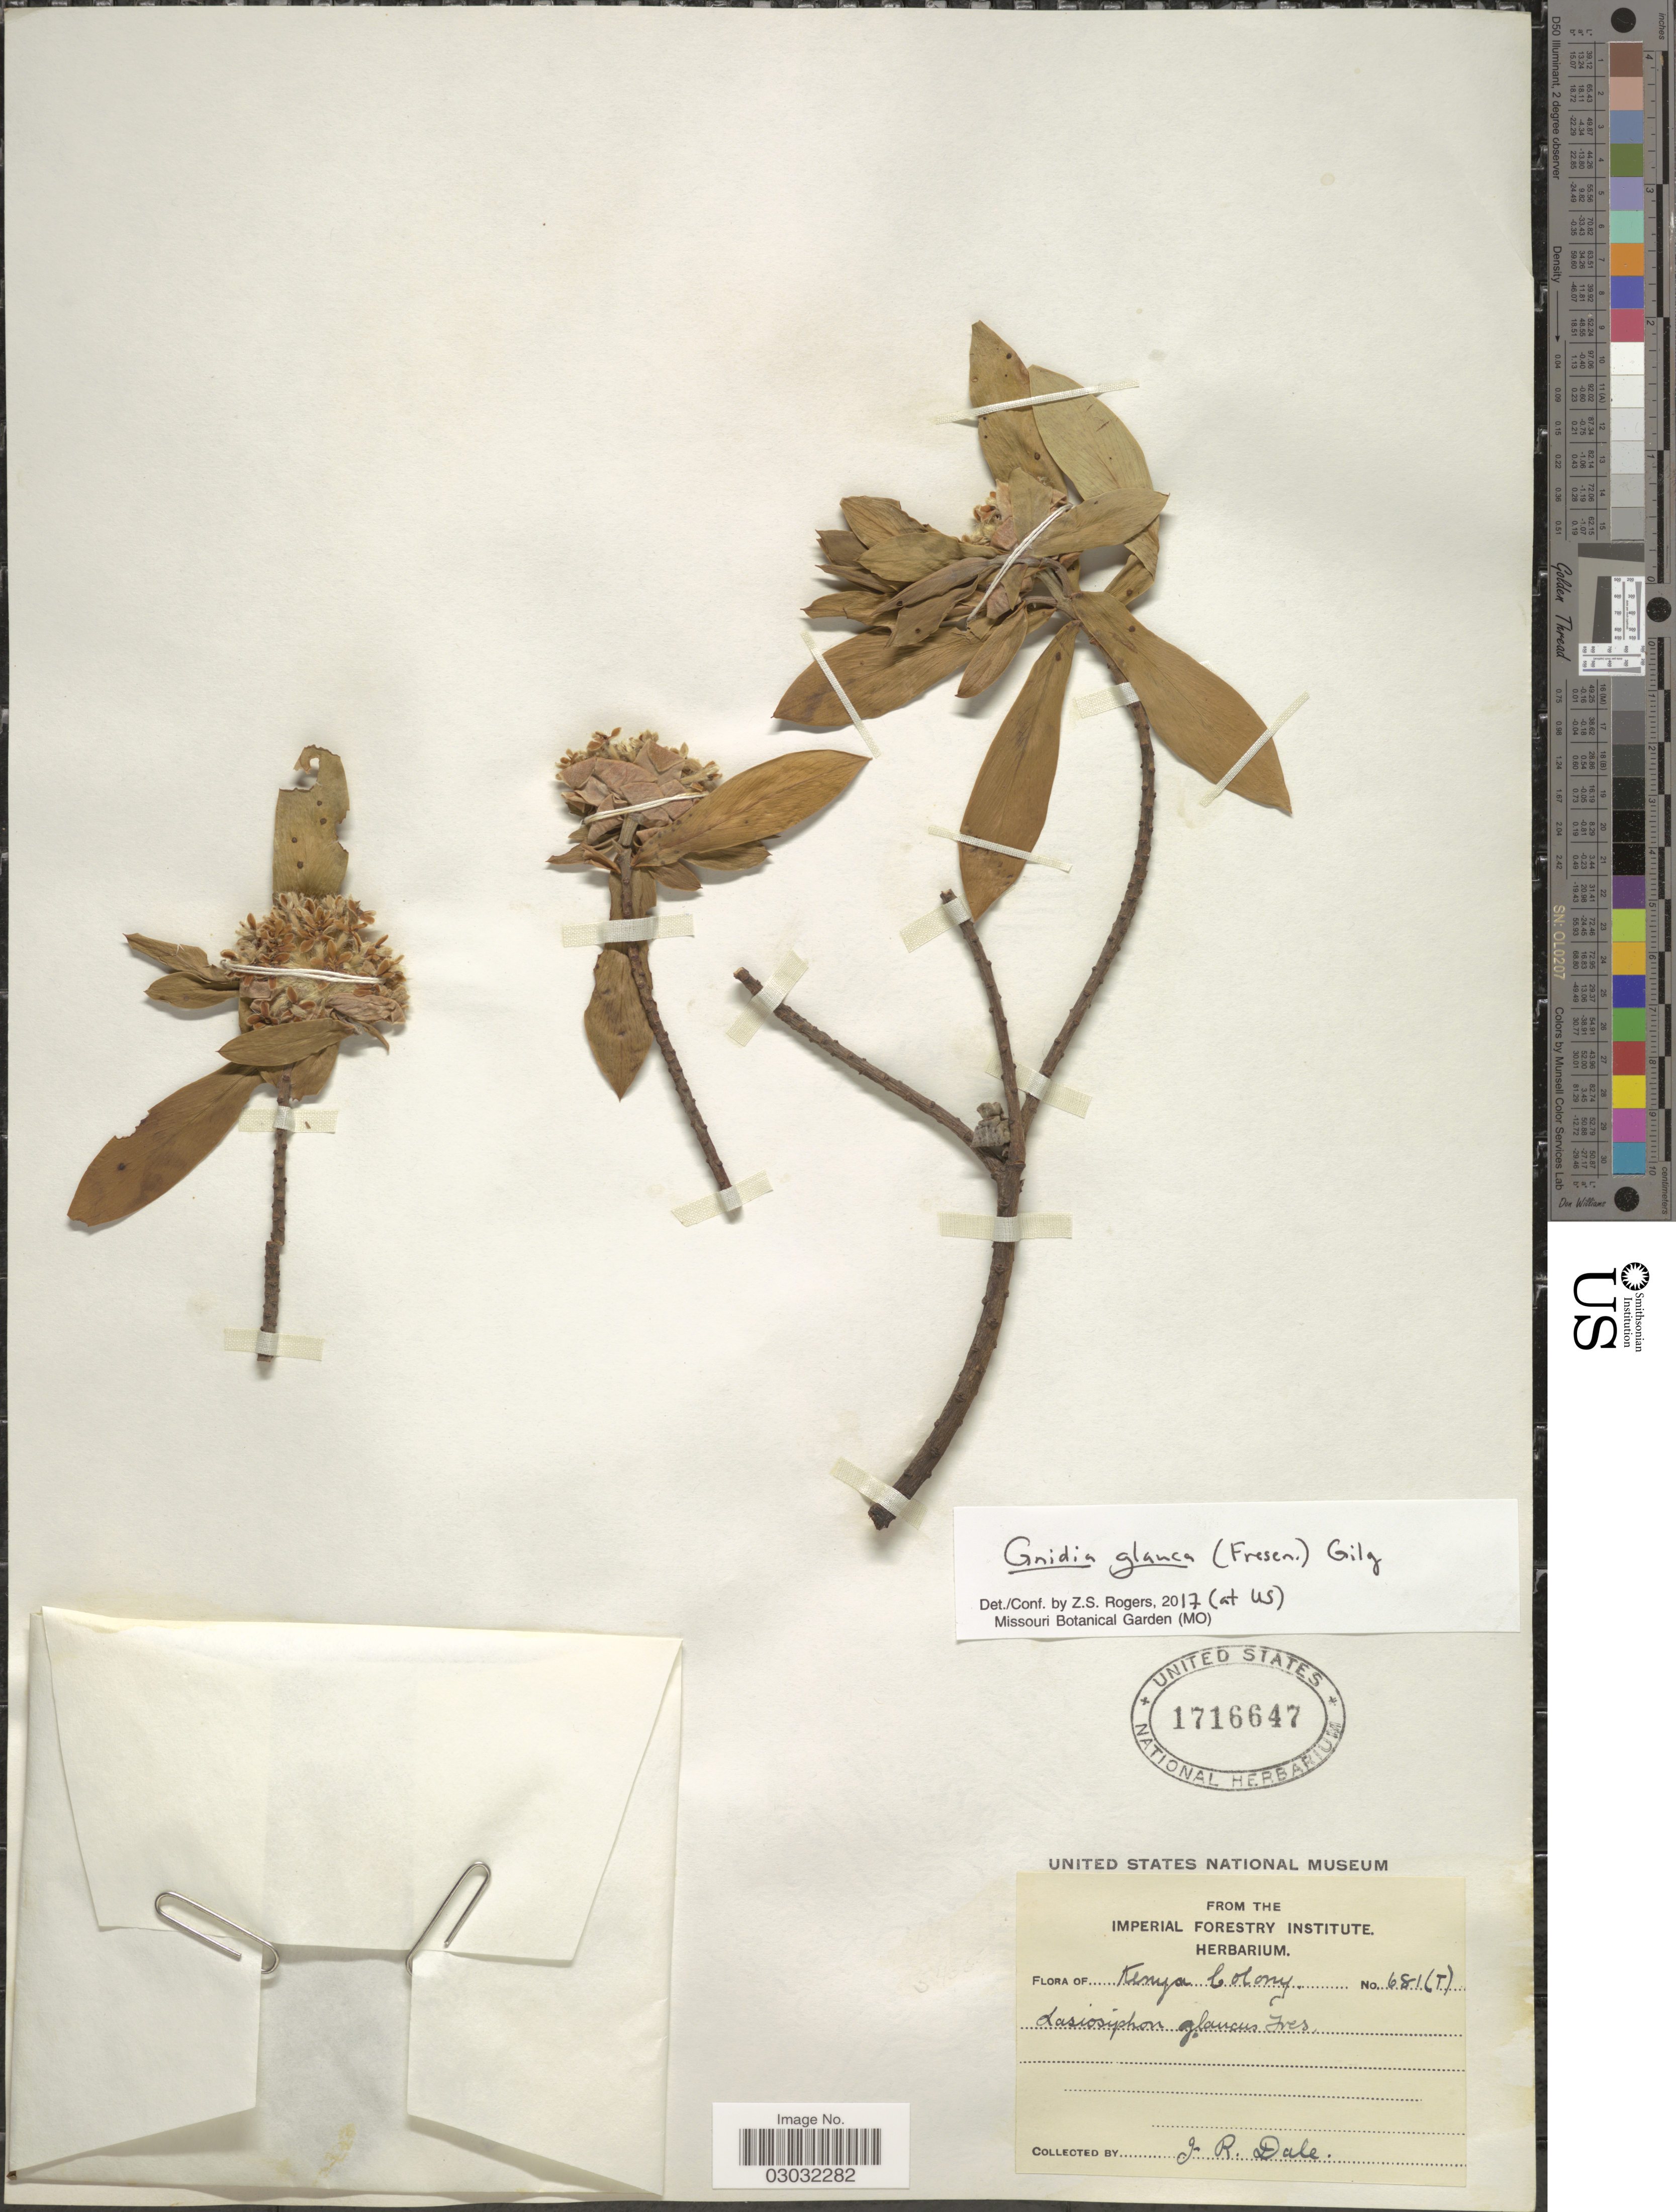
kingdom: Plantae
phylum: Tracheophyta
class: Magnoliopsida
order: Malvales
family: Thymelaeaceae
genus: Lasiosiphon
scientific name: Lasiosiphon glaucus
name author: Fresen.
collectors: J. Dale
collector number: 681(T)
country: Kenya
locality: Kenya Colony.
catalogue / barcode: US 1716647